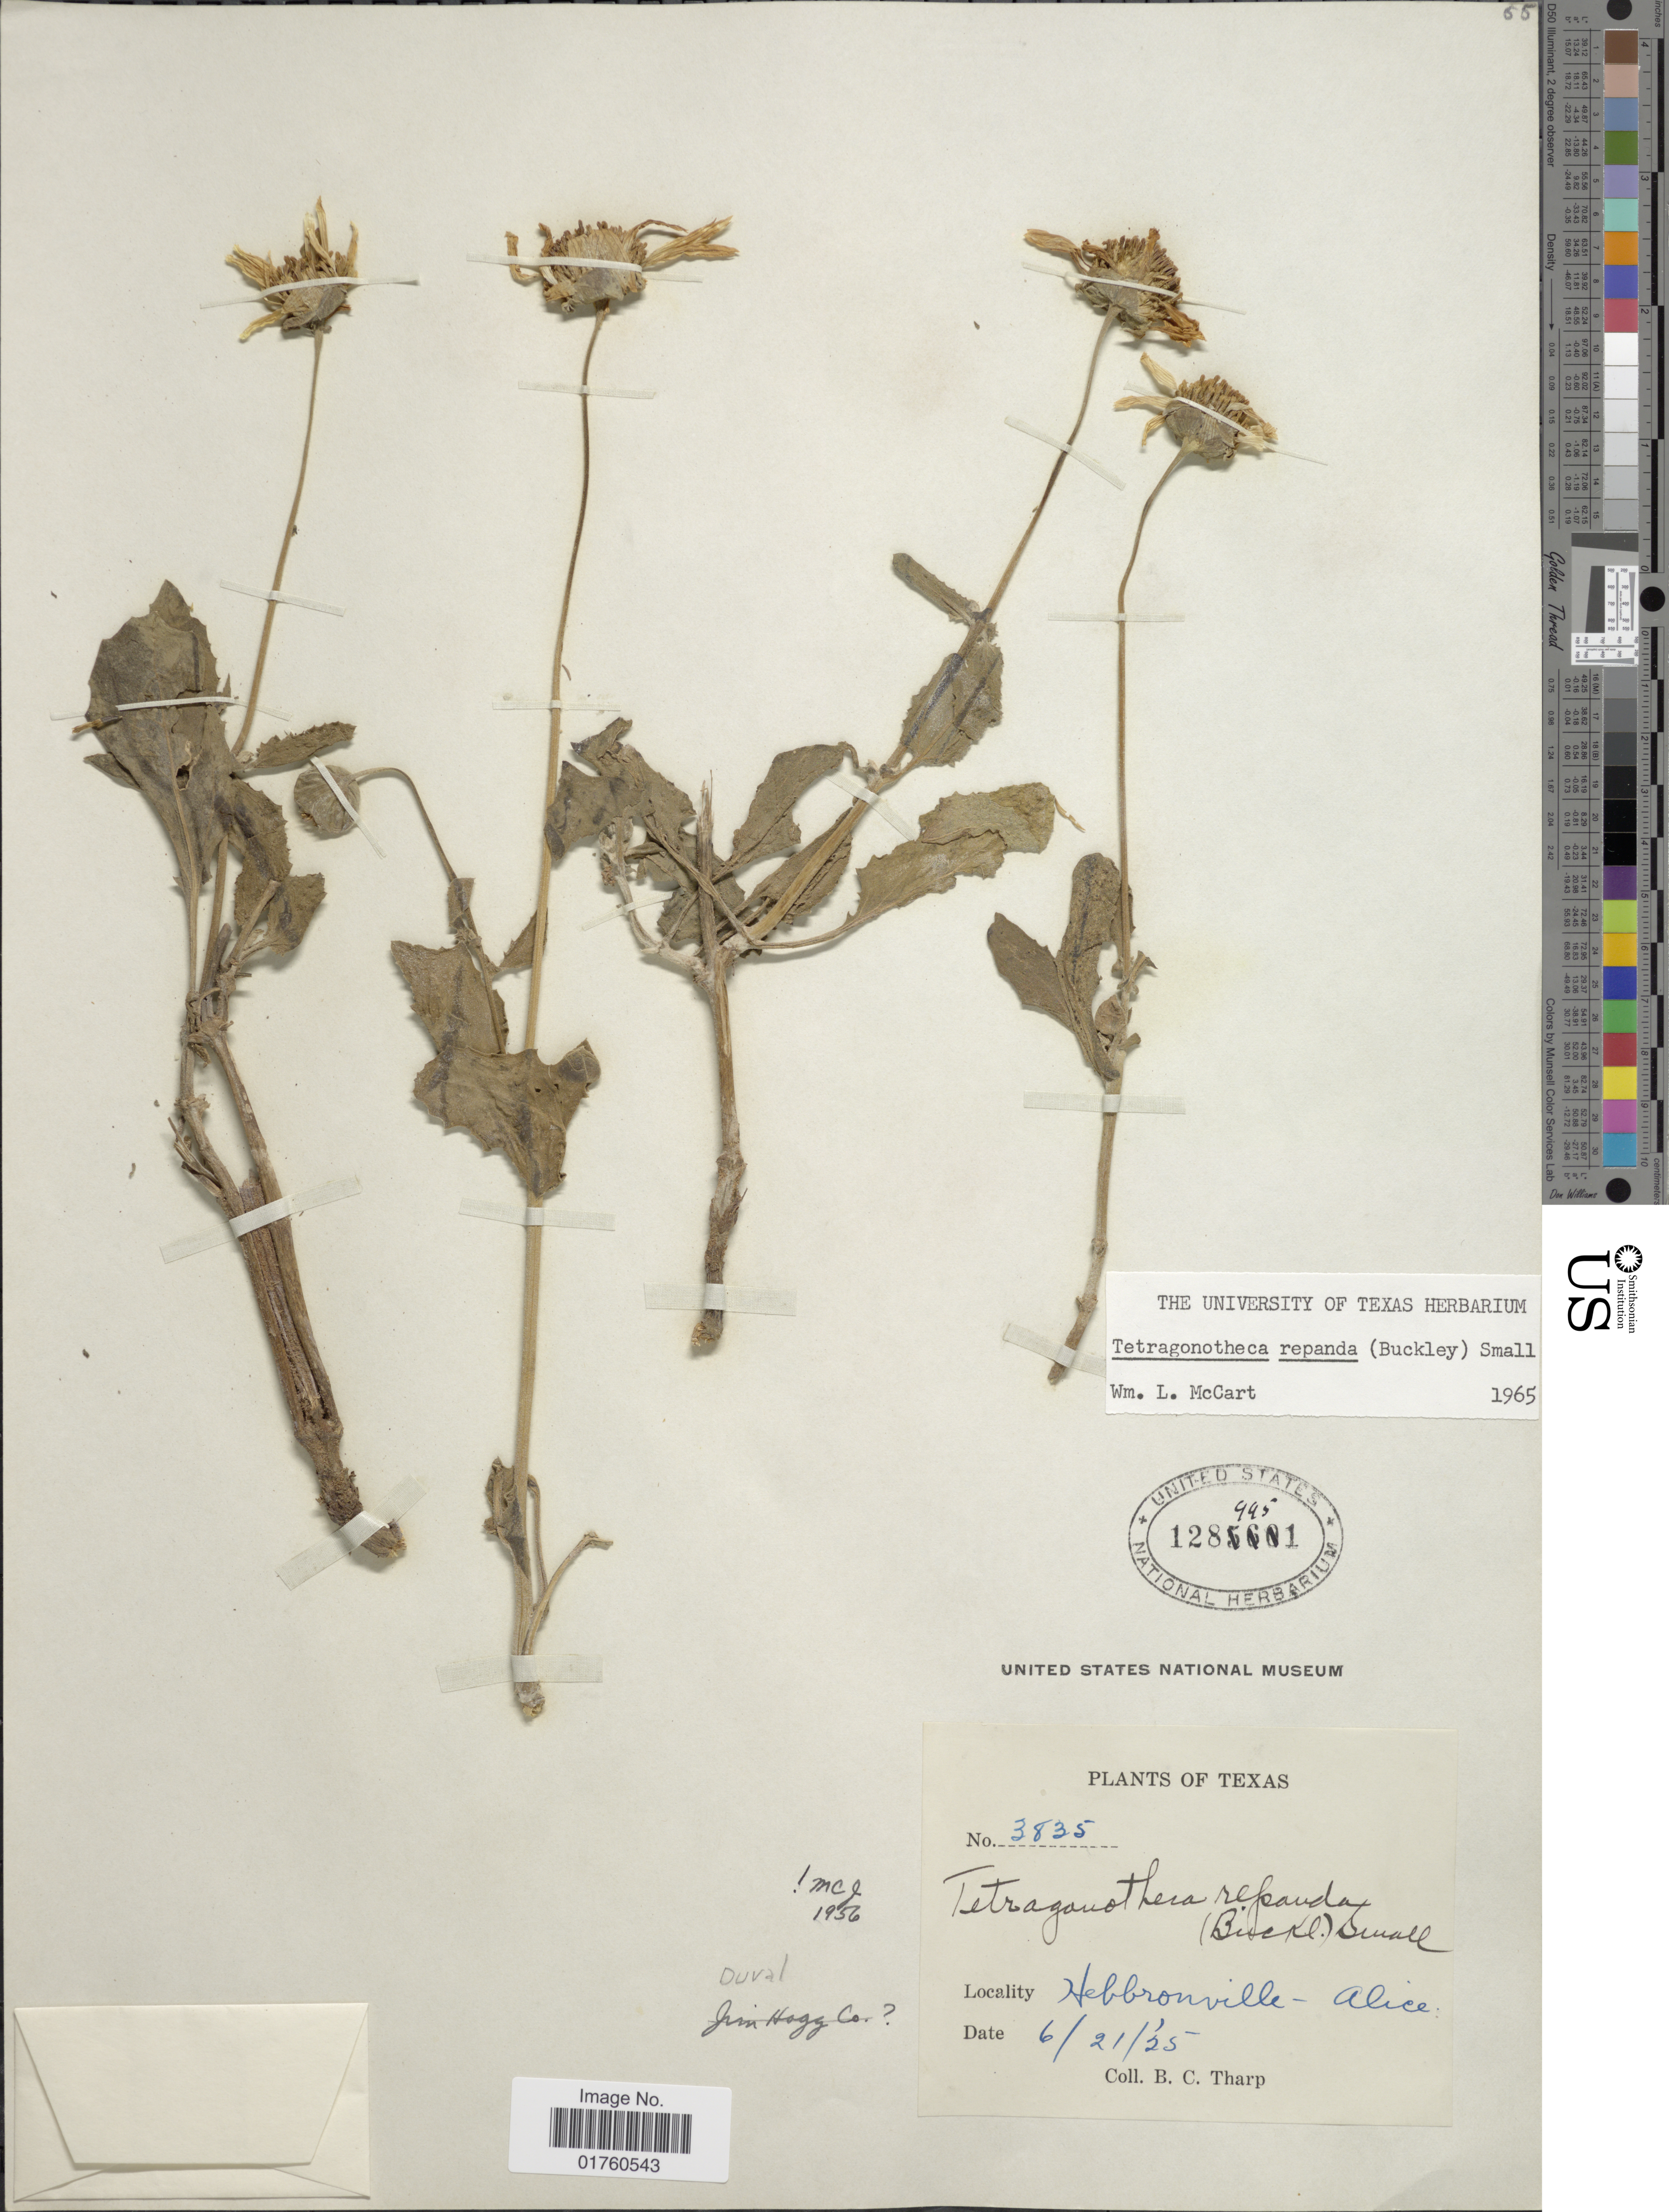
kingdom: Plantae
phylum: Tracheophyta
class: Magnoliopsida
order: Asterales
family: Asteraceae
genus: Tetragonotheca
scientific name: Tetragonotheca repanda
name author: (Buckley) Small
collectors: B. C. Tharp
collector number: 3835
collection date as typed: Transcribed d/m/y: 21/6/25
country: United States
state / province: Texas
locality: Hebbronville-Alice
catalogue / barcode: US 1289951